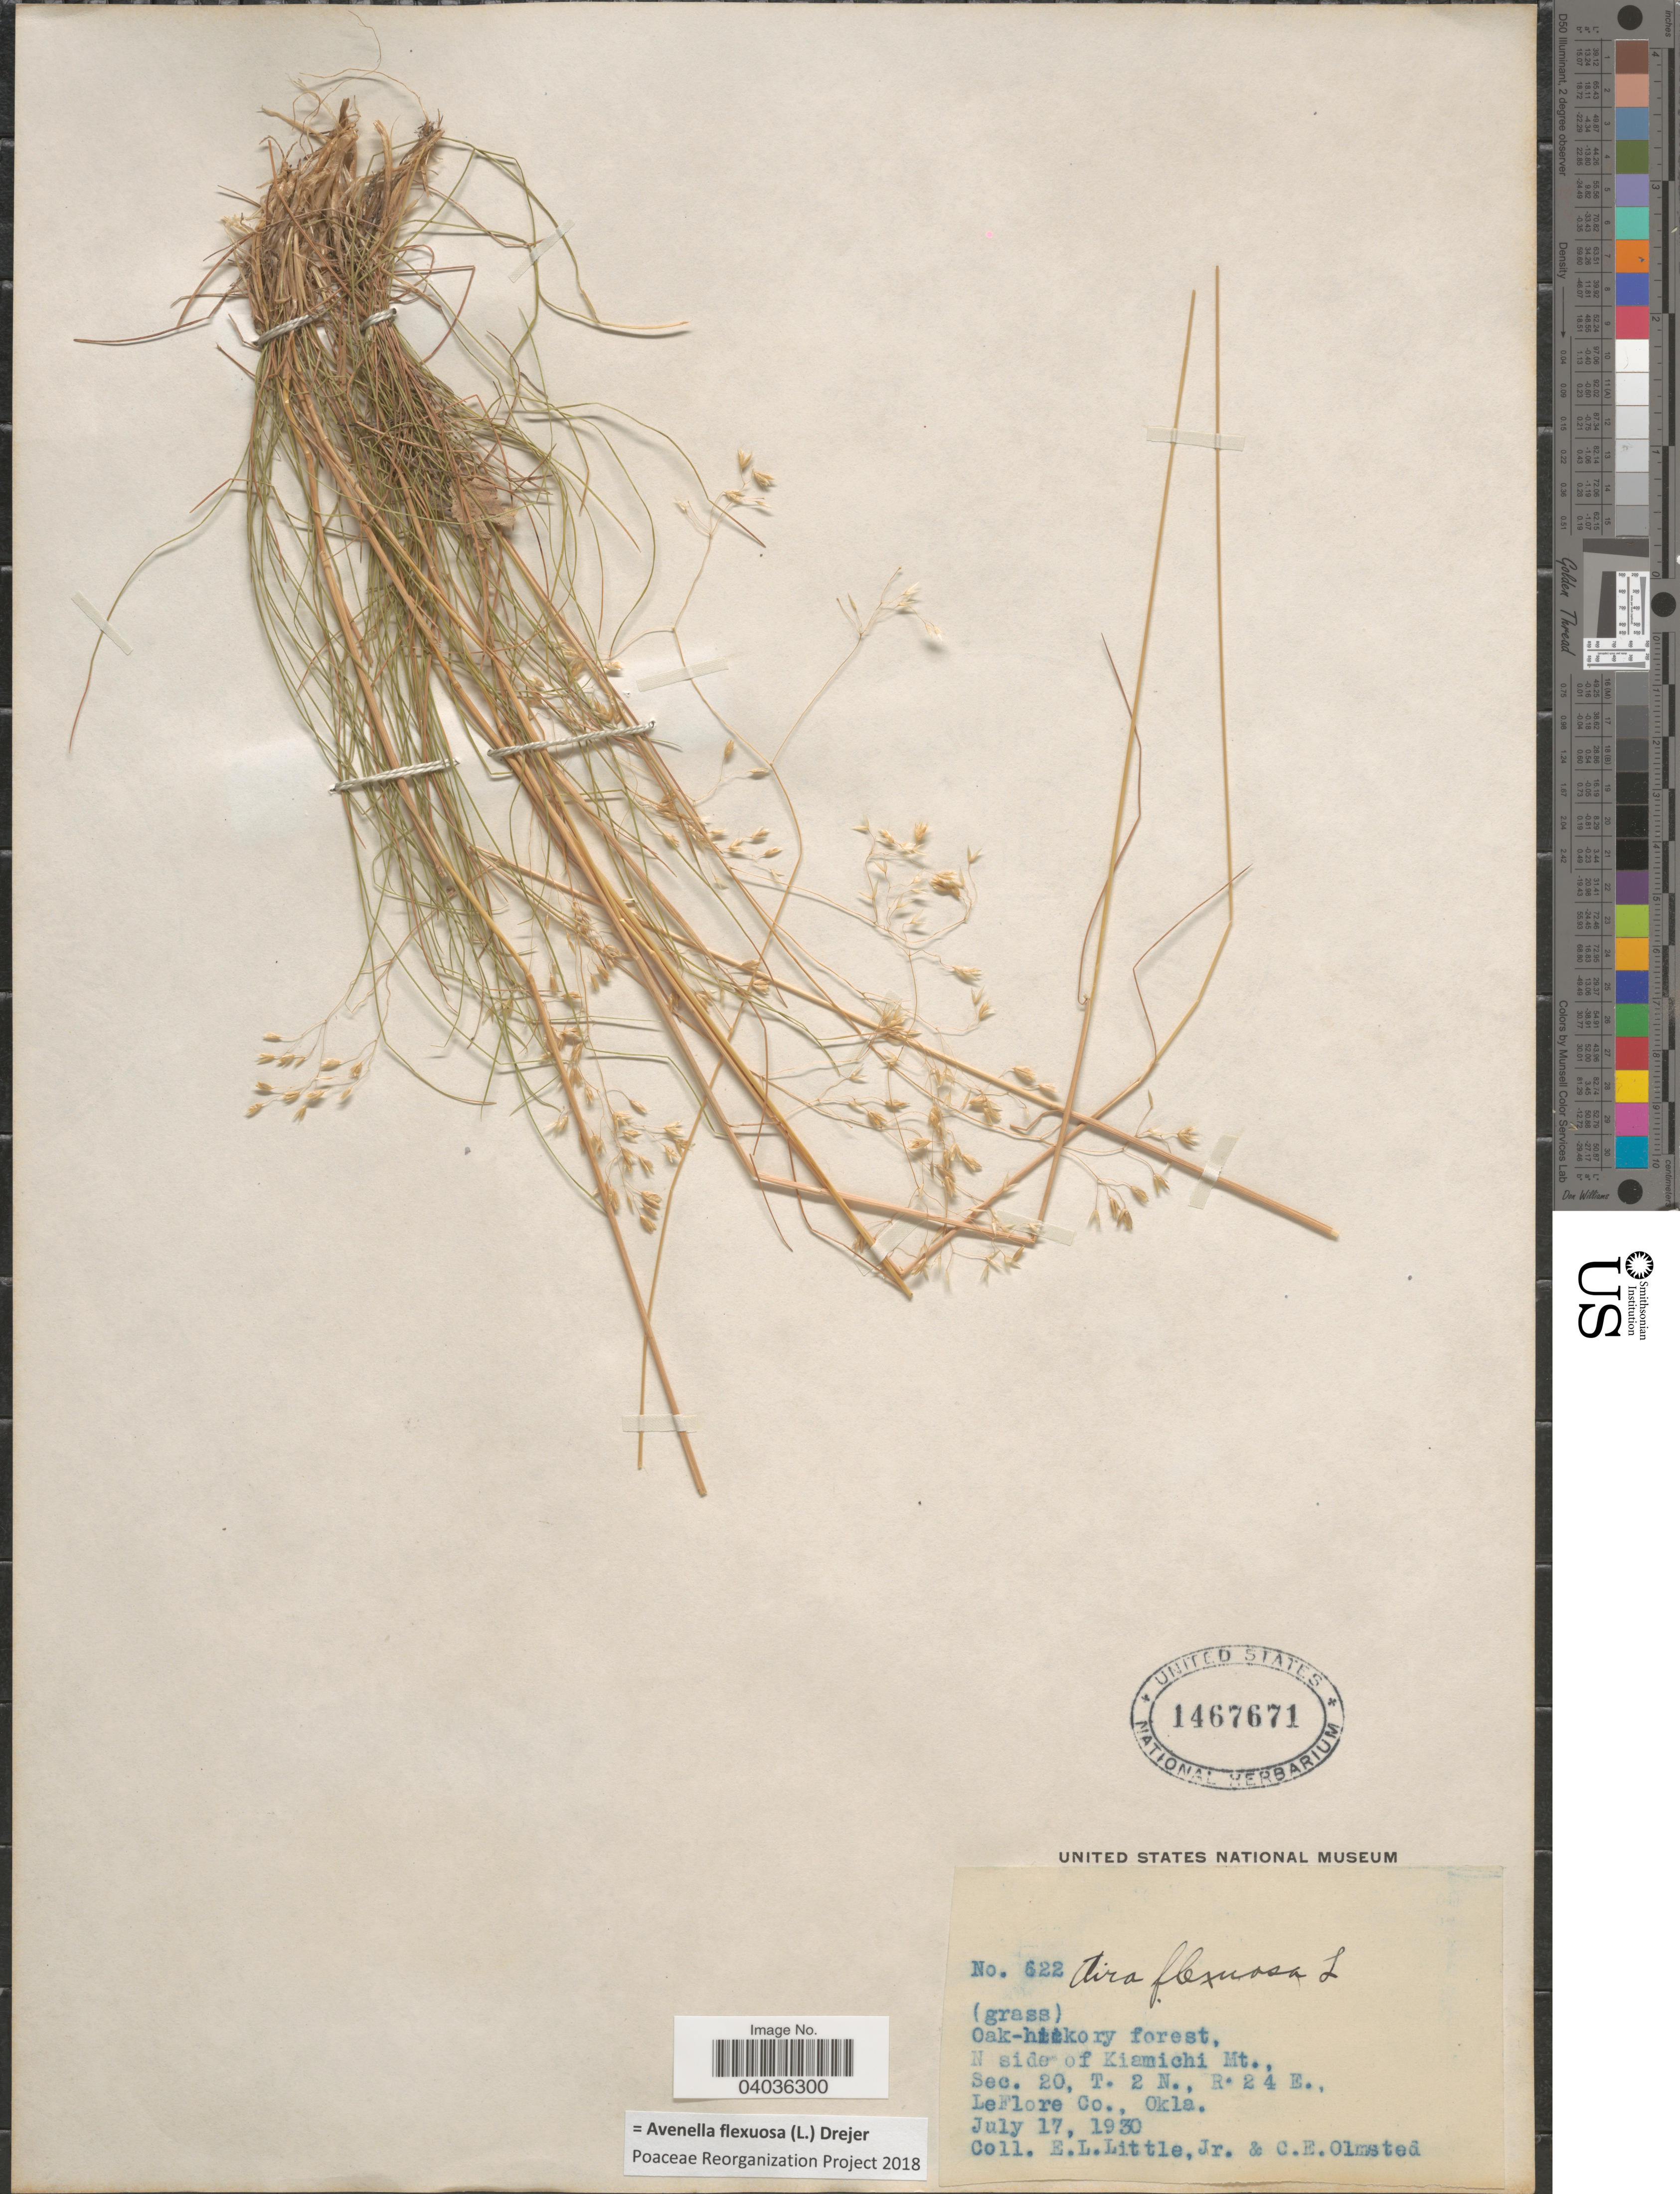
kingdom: Plantae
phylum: Tracheophyta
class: Liliopsida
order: Poales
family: Poaceae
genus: Avenella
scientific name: Avenella flexuosa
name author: (L.) Drejer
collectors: E. L. Little & C. Olmsted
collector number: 622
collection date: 1930-07-17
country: United States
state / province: Oklahoma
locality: N side of Kiamichi Mt., Sec. 20, T. 2 N., R. 24 E., LeFlore Co.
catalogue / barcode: US 1467671